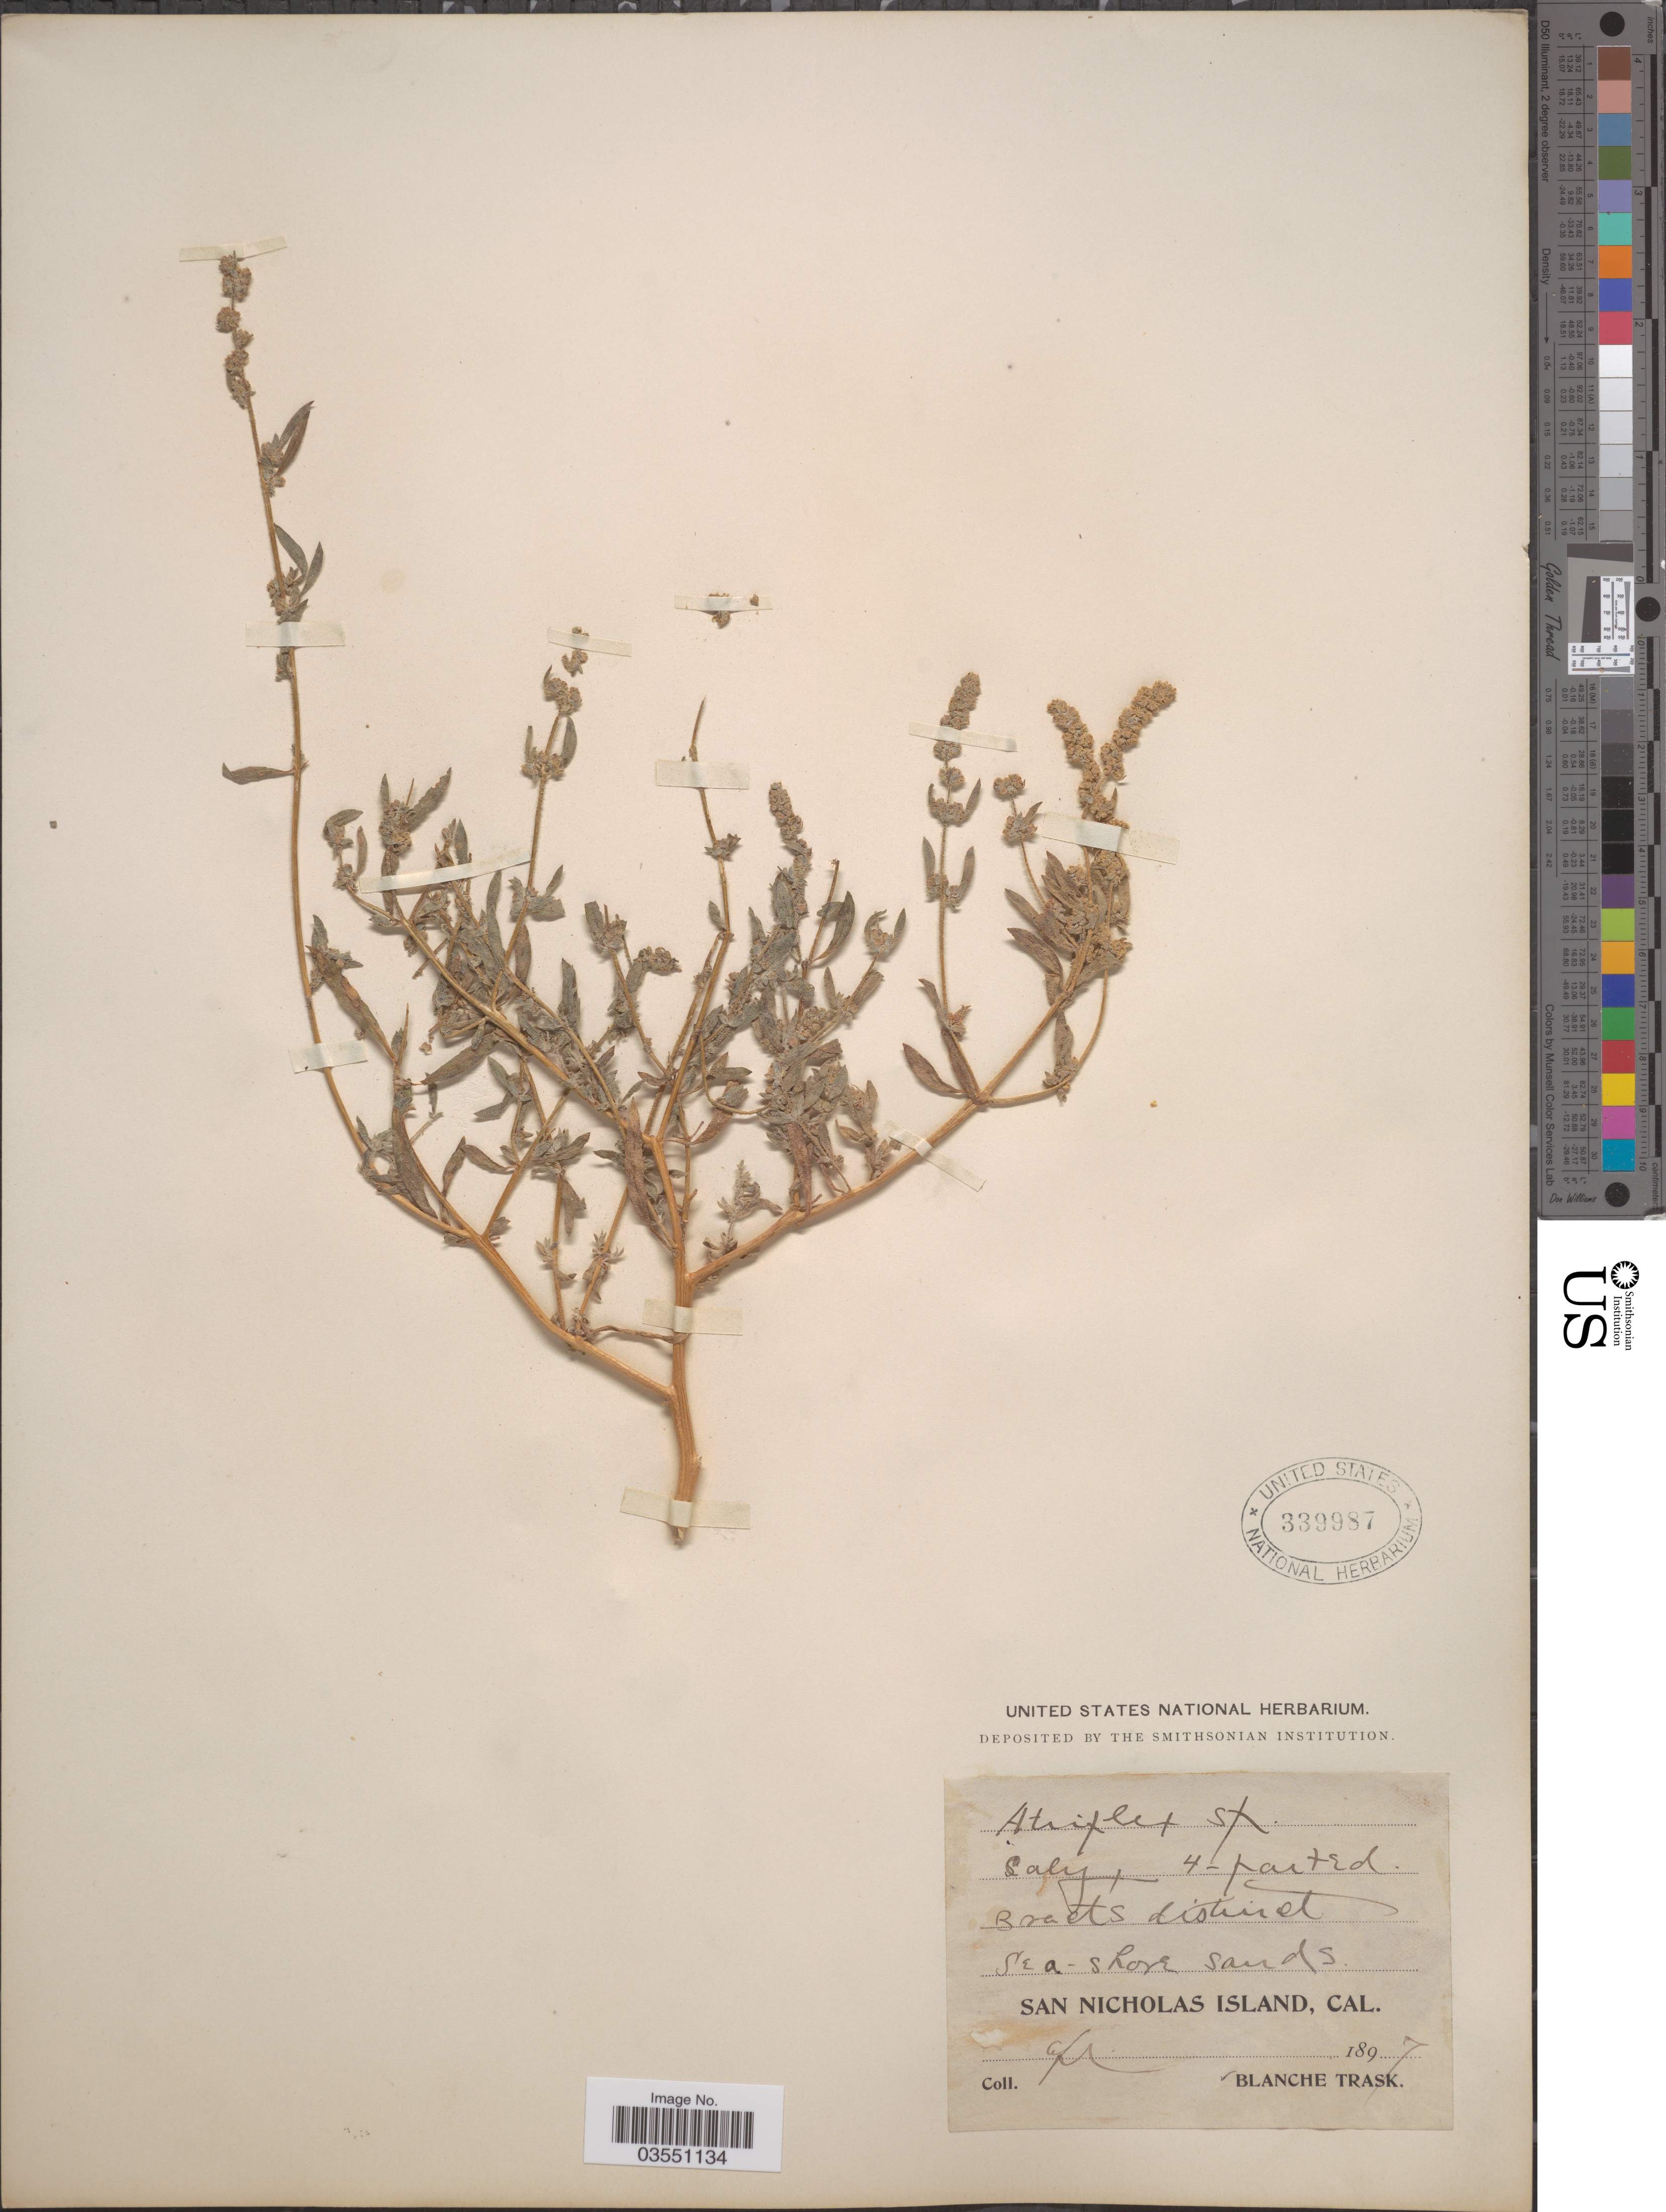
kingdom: Plantae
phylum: Tracheophyta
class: Magnoliopsida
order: Caryophyllales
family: Amaranthaceae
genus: Extriplex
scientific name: Extriplex californica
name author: (Moq.) E.H. Zacharias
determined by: Strong, Mark T., (BOT), Smithsonian Institution - National Museum of Natural History (UNITED STATES)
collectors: B. Trask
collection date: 1897-04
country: United States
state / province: California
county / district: Ventura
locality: San Nicholas Island.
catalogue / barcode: US 339987